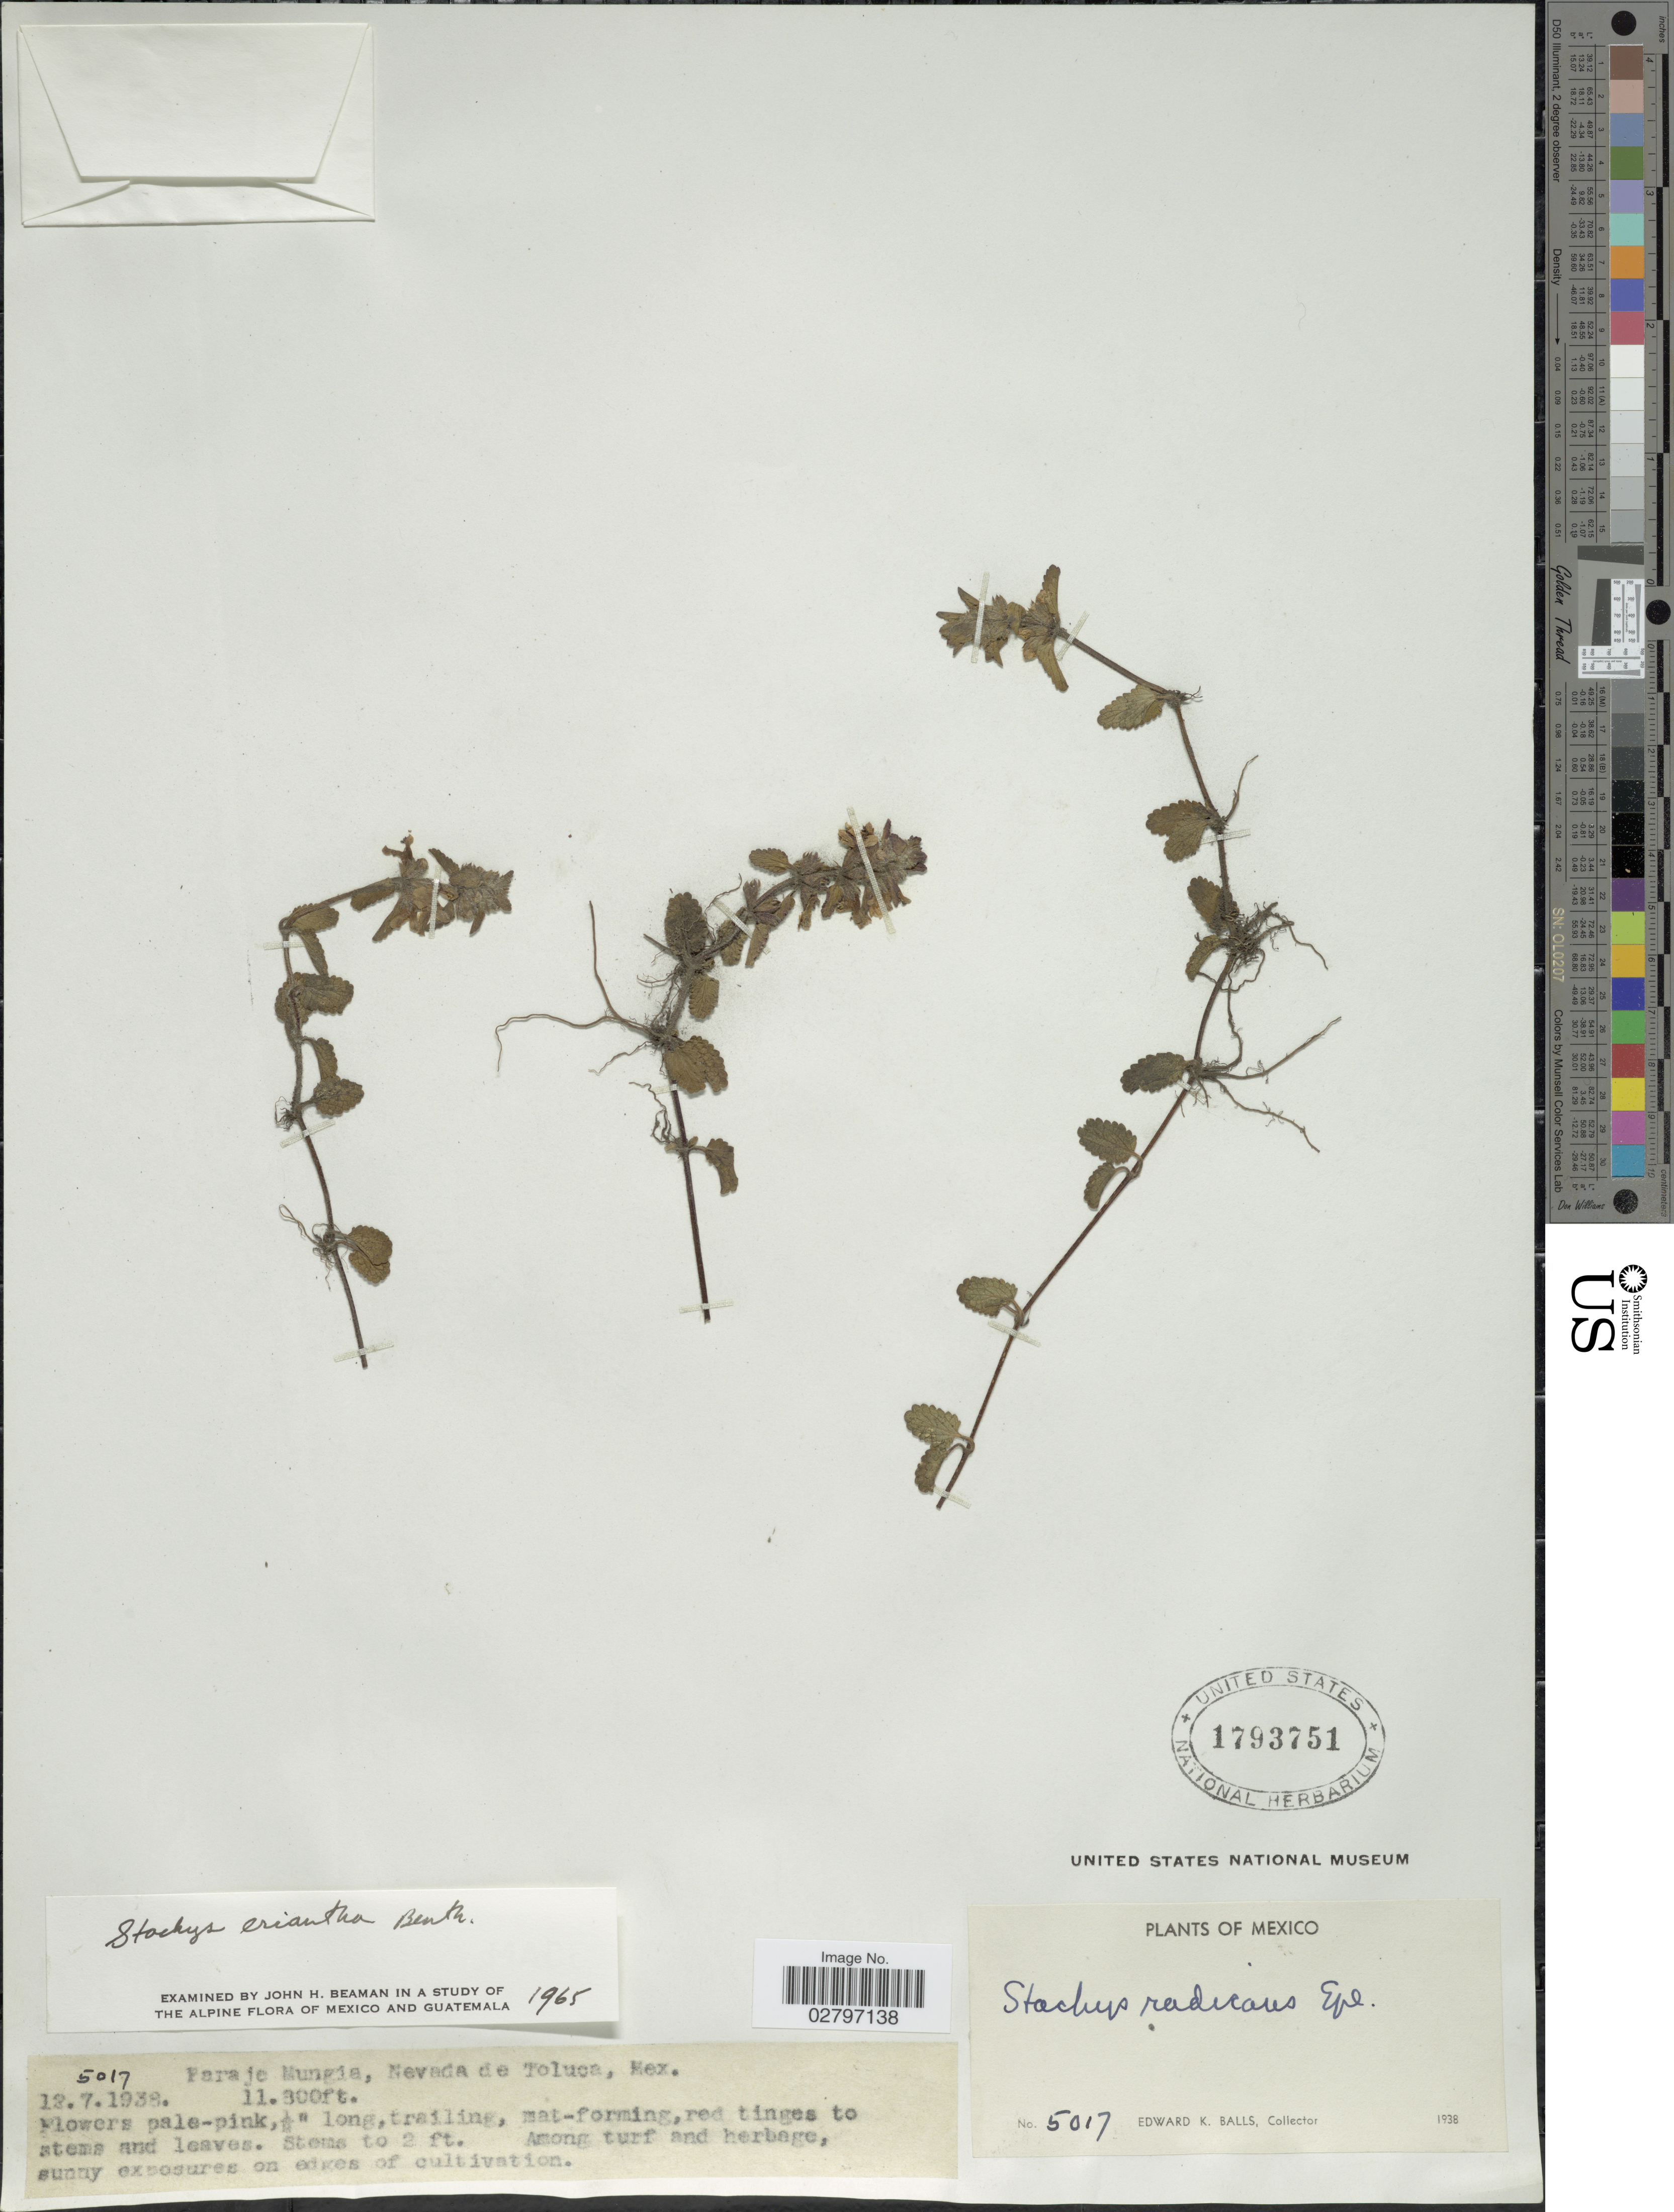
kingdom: Plantae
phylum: Tracheophyta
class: Magnoliopsida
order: Lamiales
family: Lamiaceae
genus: Stachys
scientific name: Stachys eriantha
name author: Benth.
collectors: E. K. Balls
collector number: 5017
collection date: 1938-07-13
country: Mexico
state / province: México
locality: Parajo Mungia, Nevada de Toluca.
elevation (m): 3597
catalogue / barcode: US 1793751